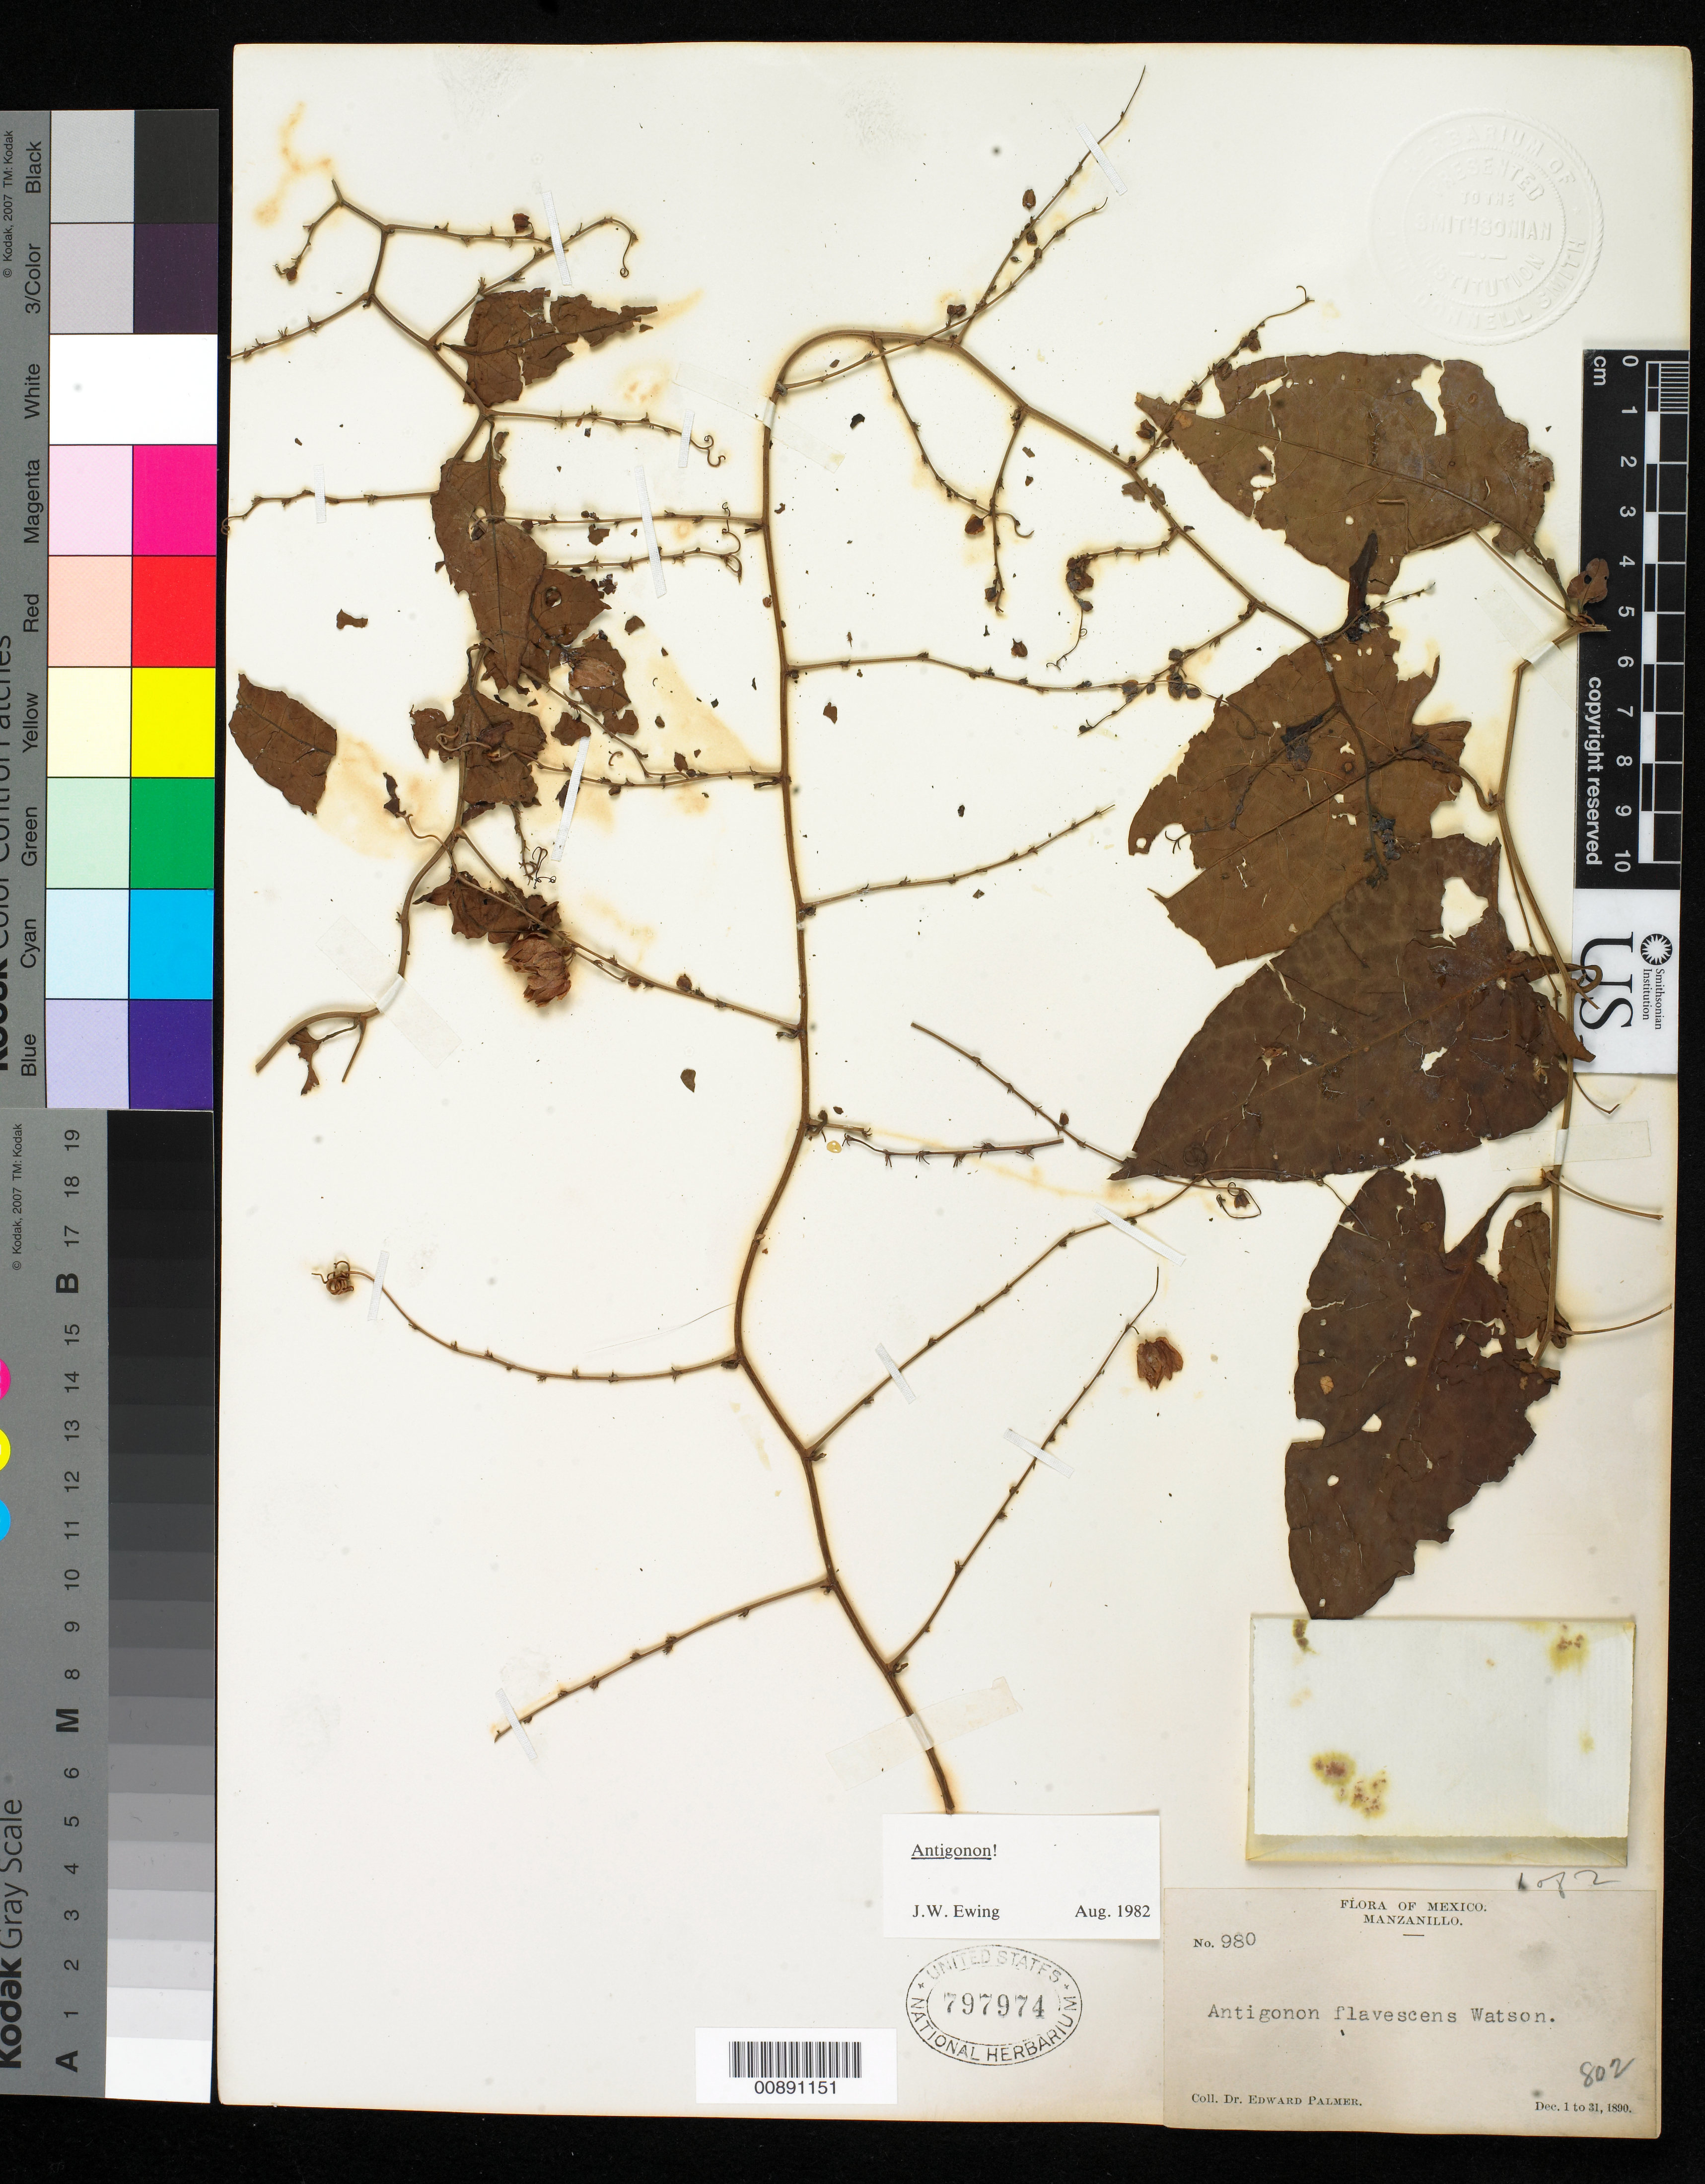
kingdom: Plantae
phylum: Tracheophyta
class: Magnoliopsida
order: Caryophyllales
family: Polygonaceae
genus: Antigonon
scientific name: Antigonon flavescens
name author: S. Watson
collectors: E. Palmer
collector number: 980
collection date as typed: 01 Dec 1890 to 31 Dec 1890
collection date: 1890-12-01/1890-12-31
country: Mexico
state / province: Colima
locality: Manzanillo, Colima.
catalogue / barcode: US 797974